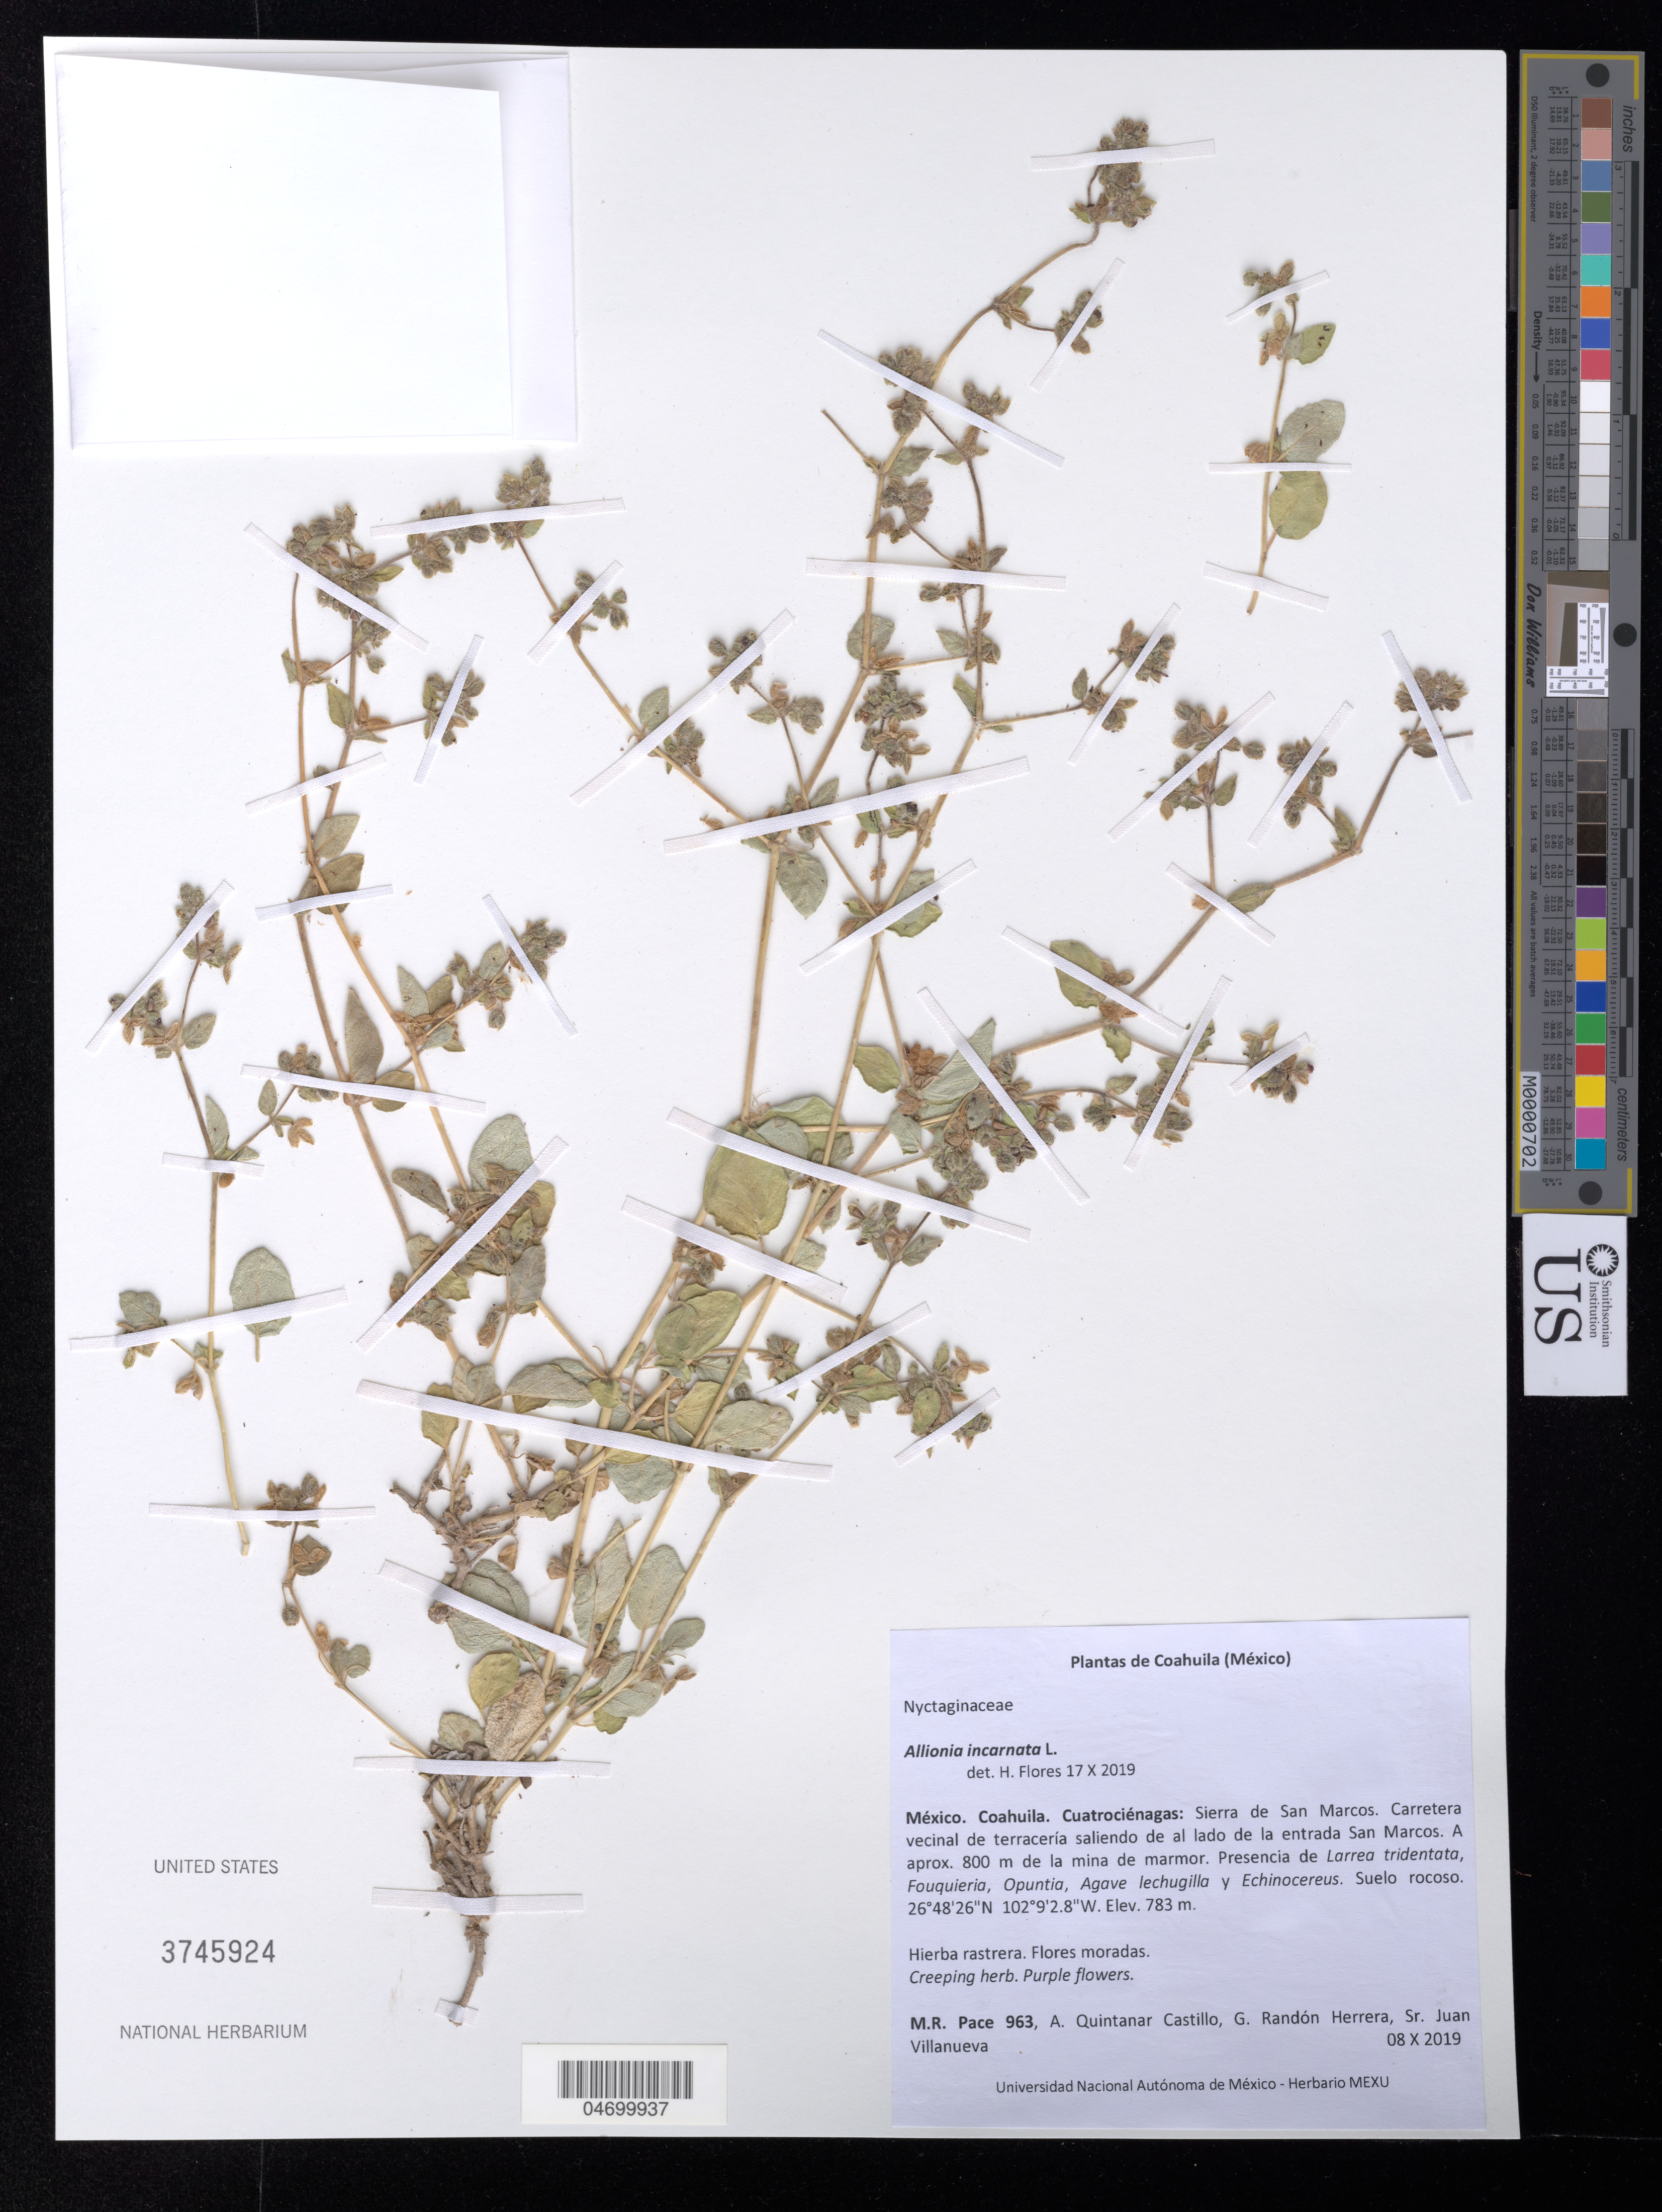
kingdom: Plantae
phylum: Tracheophyta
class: Magnoliopsida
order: Caryophyllales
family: Nyctaginaceae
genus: Allionia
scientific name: Allionia incarnata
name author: L.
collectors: M. Pace, A. Quintanar Castillo, G. Randón Herrera & J. Villanueva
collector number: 963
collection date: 2019-10-08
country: Mexico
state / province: Coahuila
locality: Cuatrociénagas: Sierra de San Marcos. Carretera vecinal de terracería saliendo de al lado de la entrada San Marcos. A aprox. 800 m de la mina de marmor.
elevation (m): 783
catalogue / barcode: US 3745924